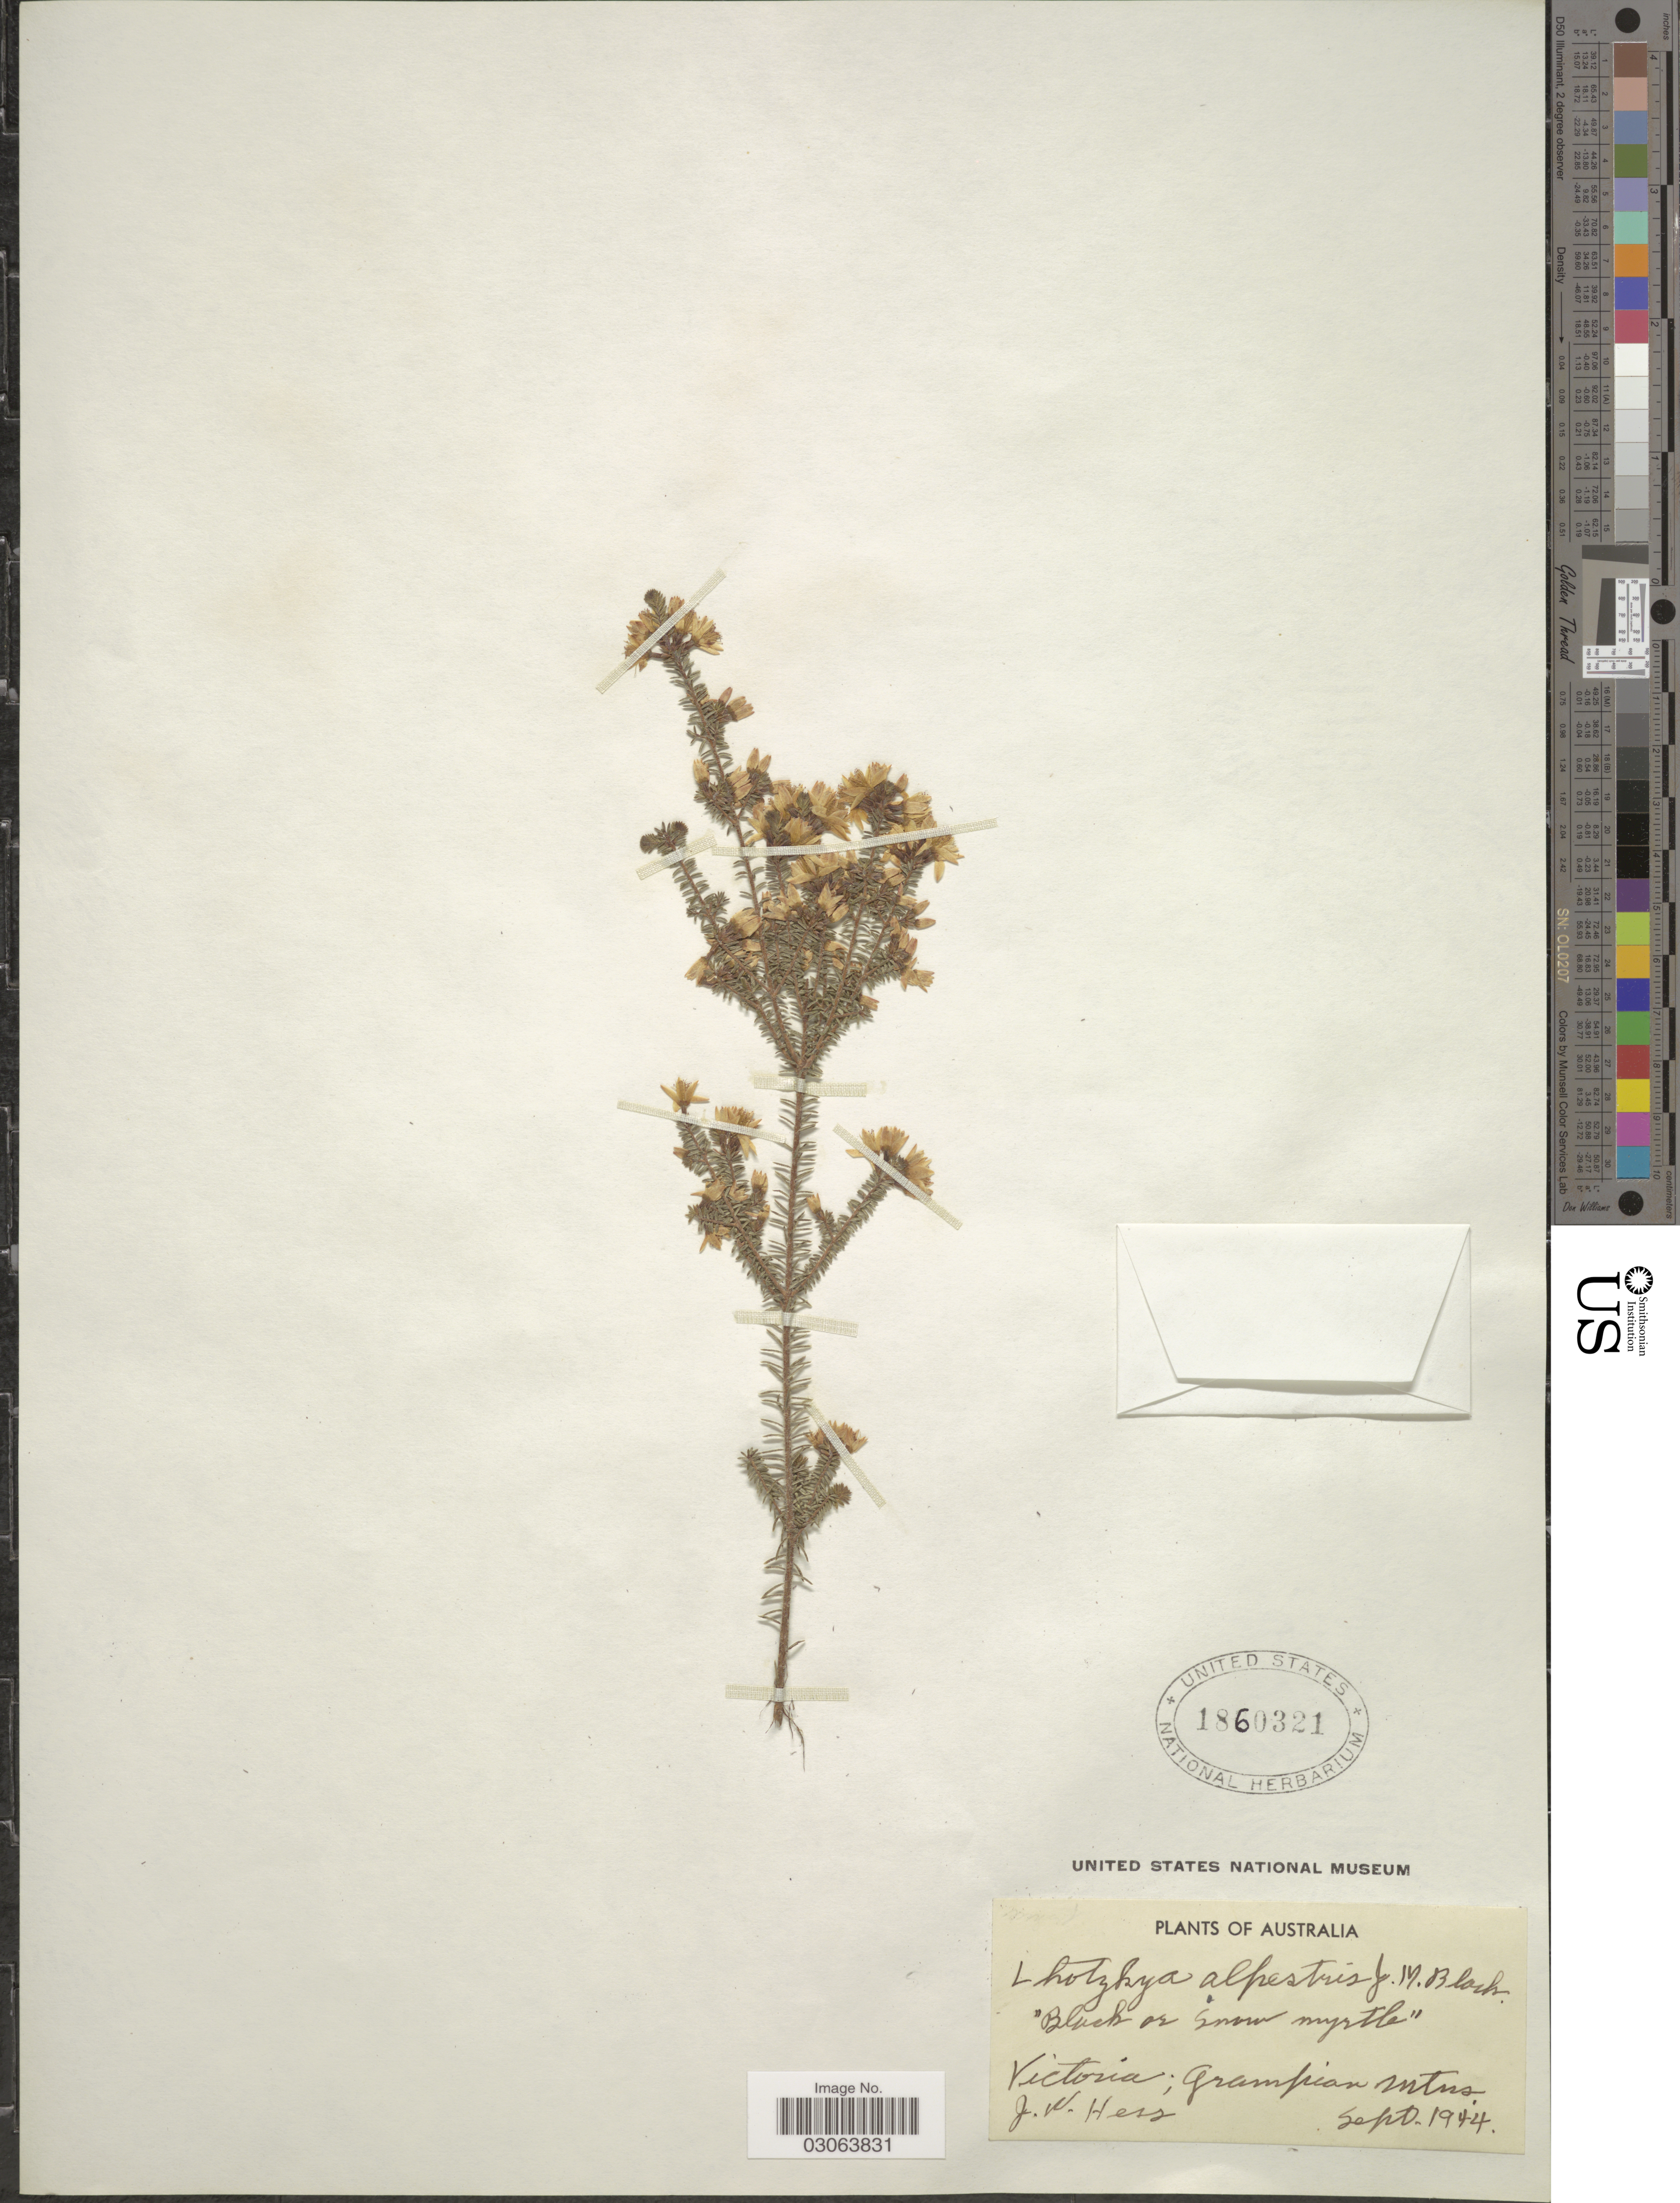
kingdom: Plantae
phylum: Tracheophyta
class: Magnoliopsida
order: Myrtales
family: Myrtaceae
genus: Calytrix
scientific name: Calytrix alpestris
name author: Court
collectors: J. Hess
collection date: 1944-09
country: Australia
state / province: Victoria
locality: Victoria; Grampian mtns.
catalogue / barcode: US 1860321